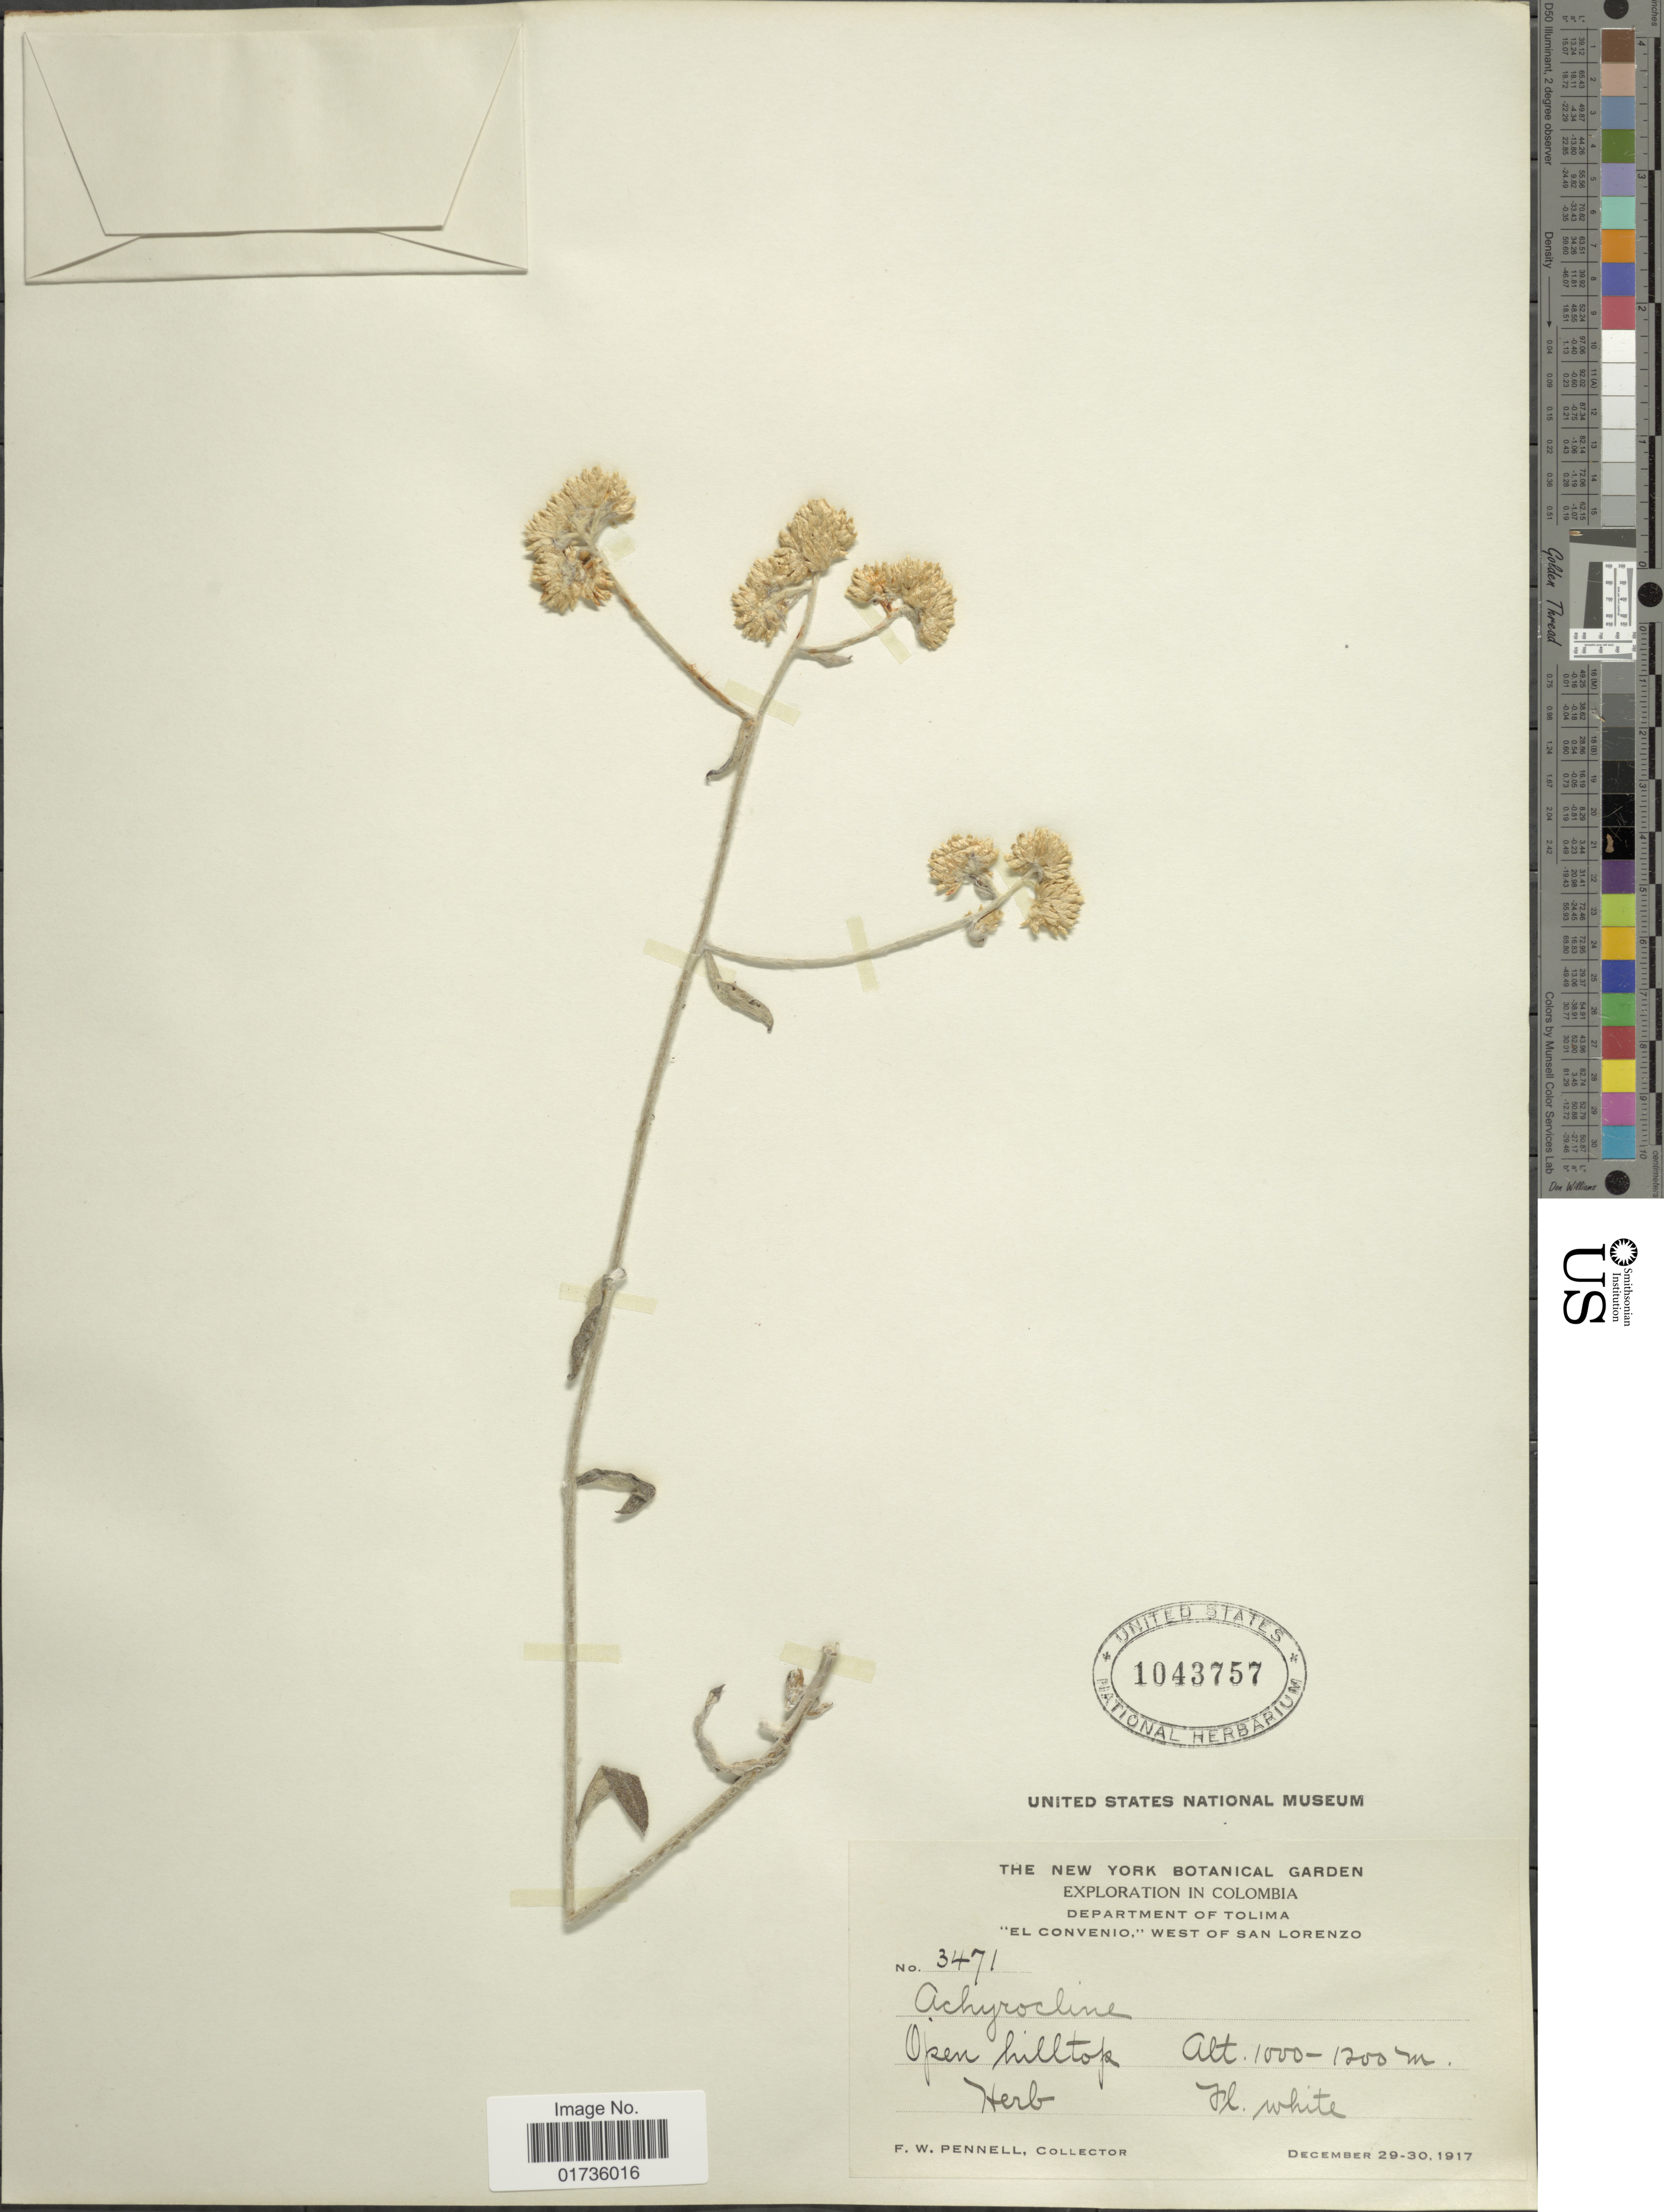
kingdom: Plantae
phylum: Tracheophyta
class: Magnoliopsida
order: Asterales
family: Asteraceae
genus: Achyrocline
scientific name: Achyrocline sp.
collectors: F. W. Pennell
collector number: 3471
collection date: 1917-12-29/1917-12-30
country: Colombia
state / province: Tolima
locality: Department of Tolima 'El Convenio,' West of San Lorenzo, Open hilltop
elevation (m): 1000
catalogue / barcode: US 1043757